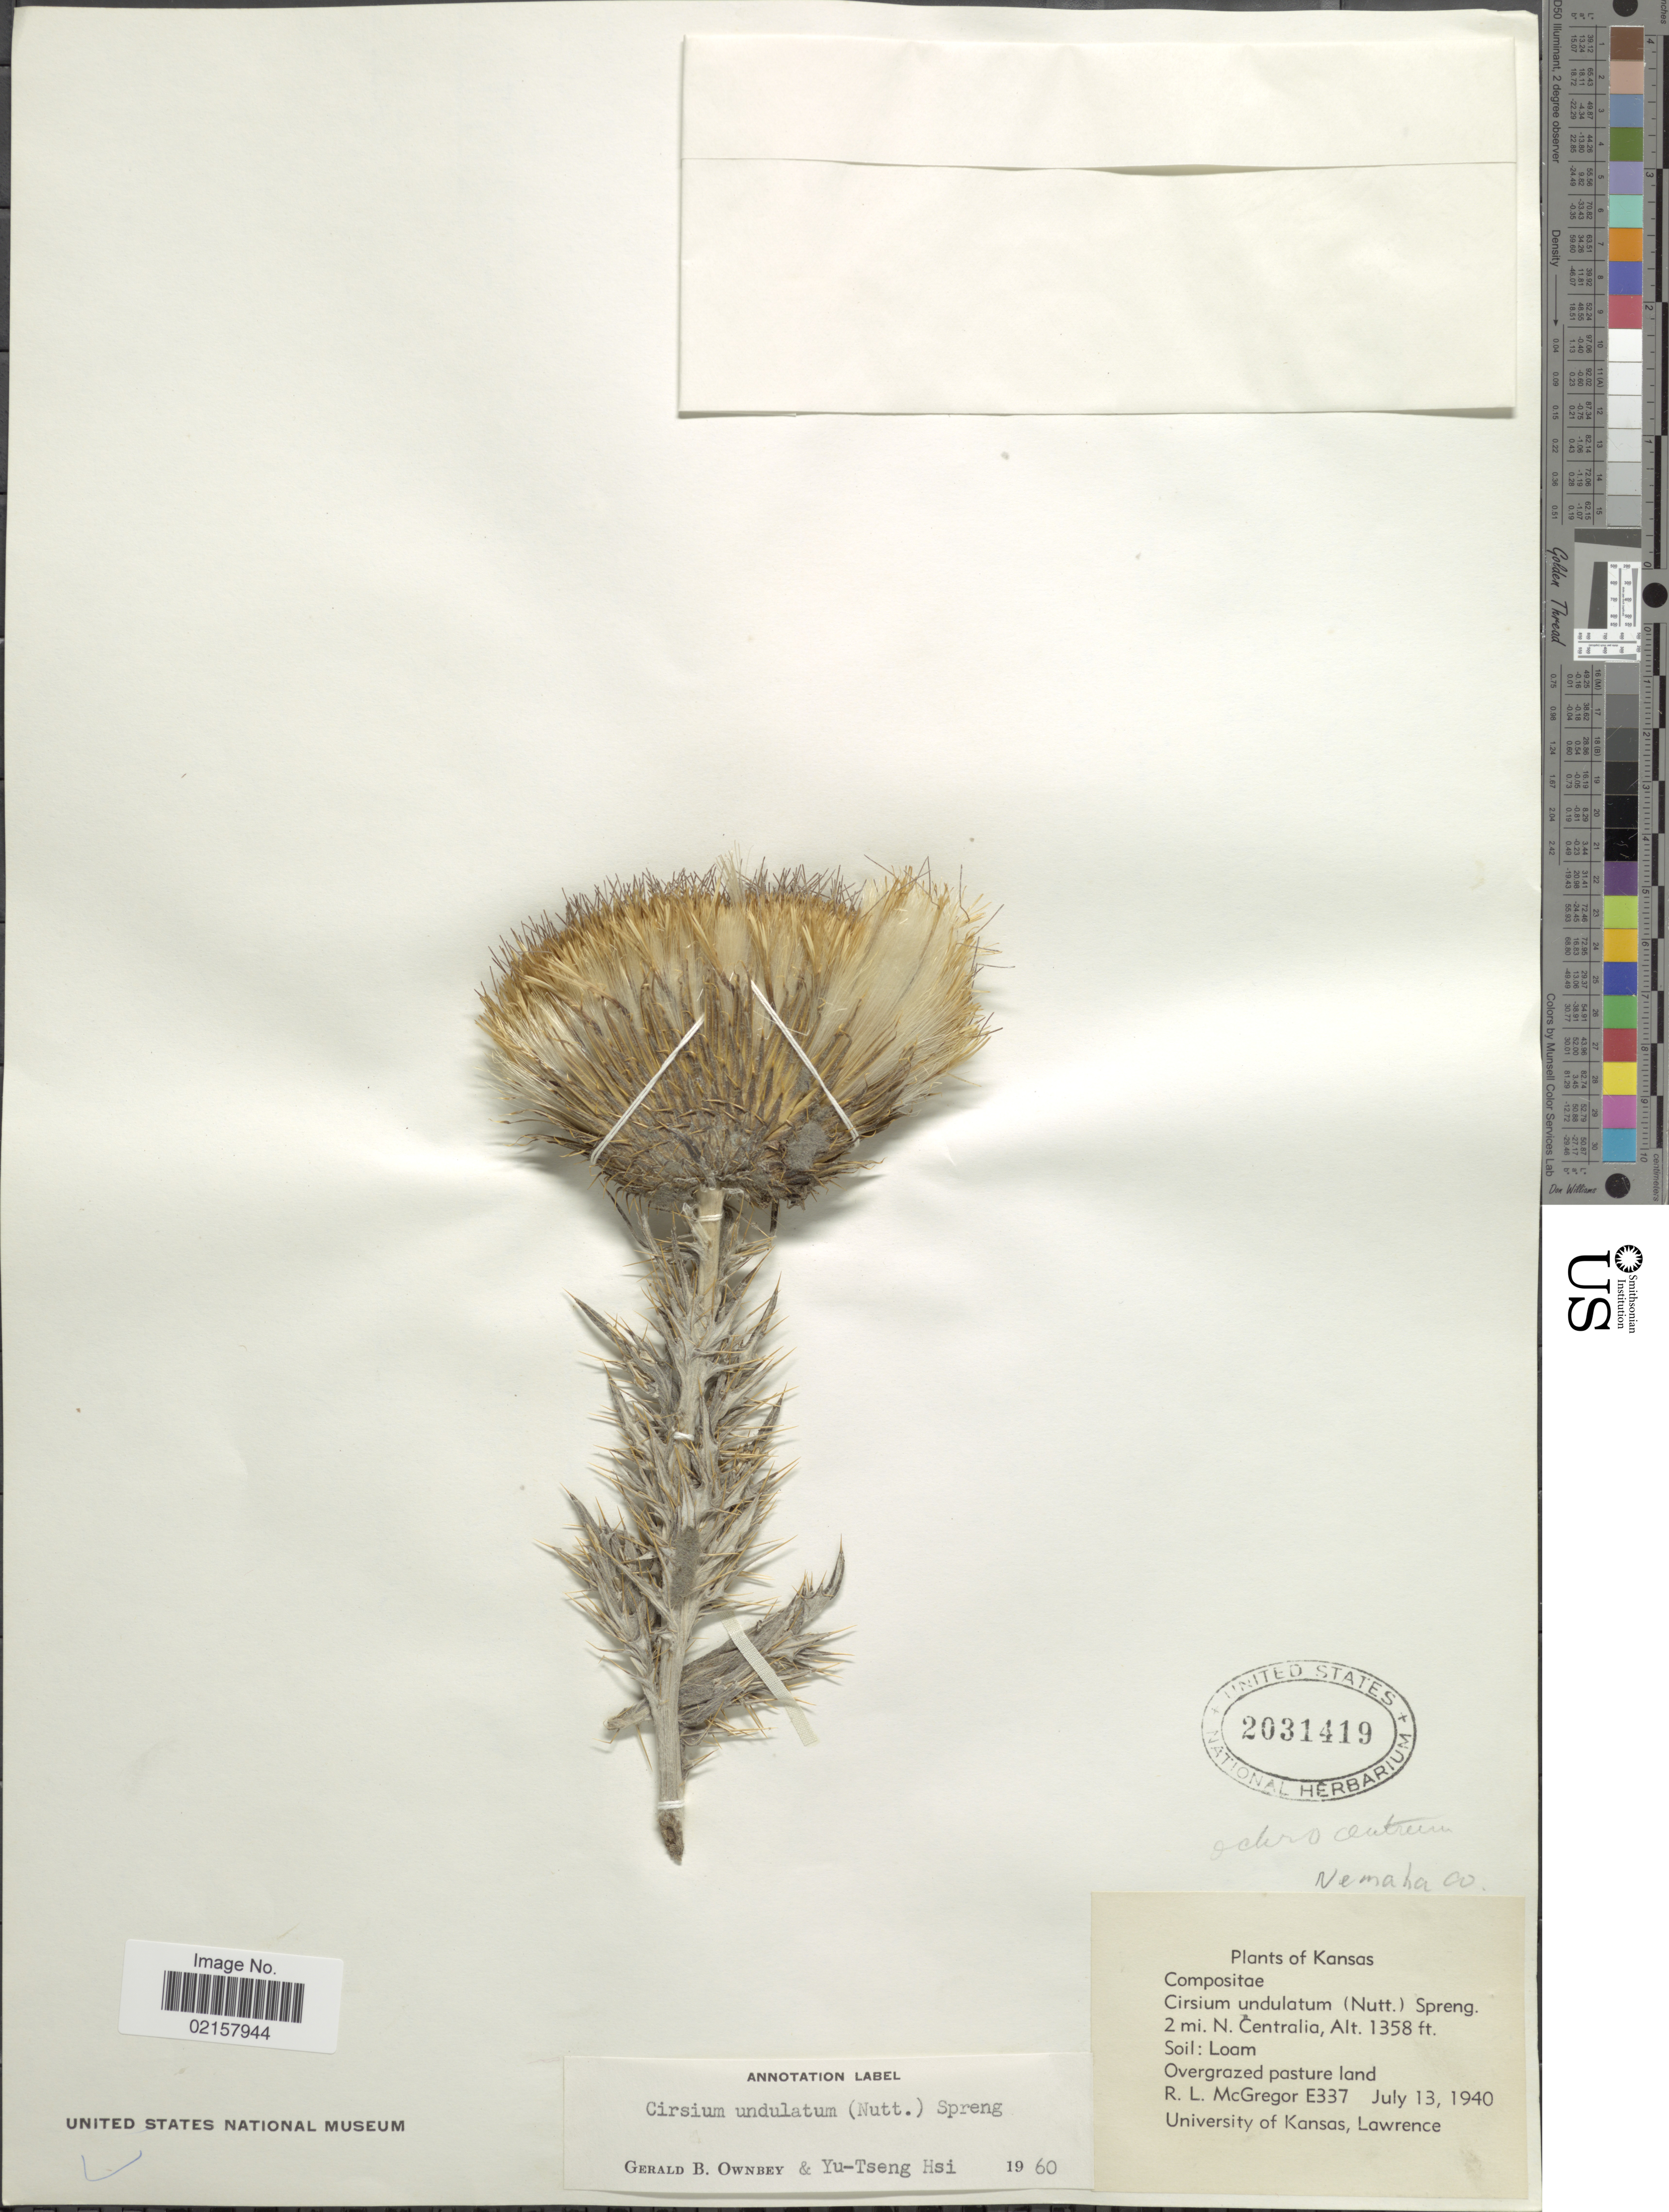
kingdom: Plantae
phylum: Tracheophyta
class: Magnoliopsida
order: Asterales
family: Asteraceae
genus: Cirsium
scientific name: Cirsium undulatum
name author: (Nutt.) Spreng.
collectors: R. McGregor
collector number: E337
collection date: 1940-07-13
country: United States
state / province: Kansas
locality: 2 mi. N. Centralia, Nemaha Co.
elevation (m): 414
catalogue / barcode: US 2031419